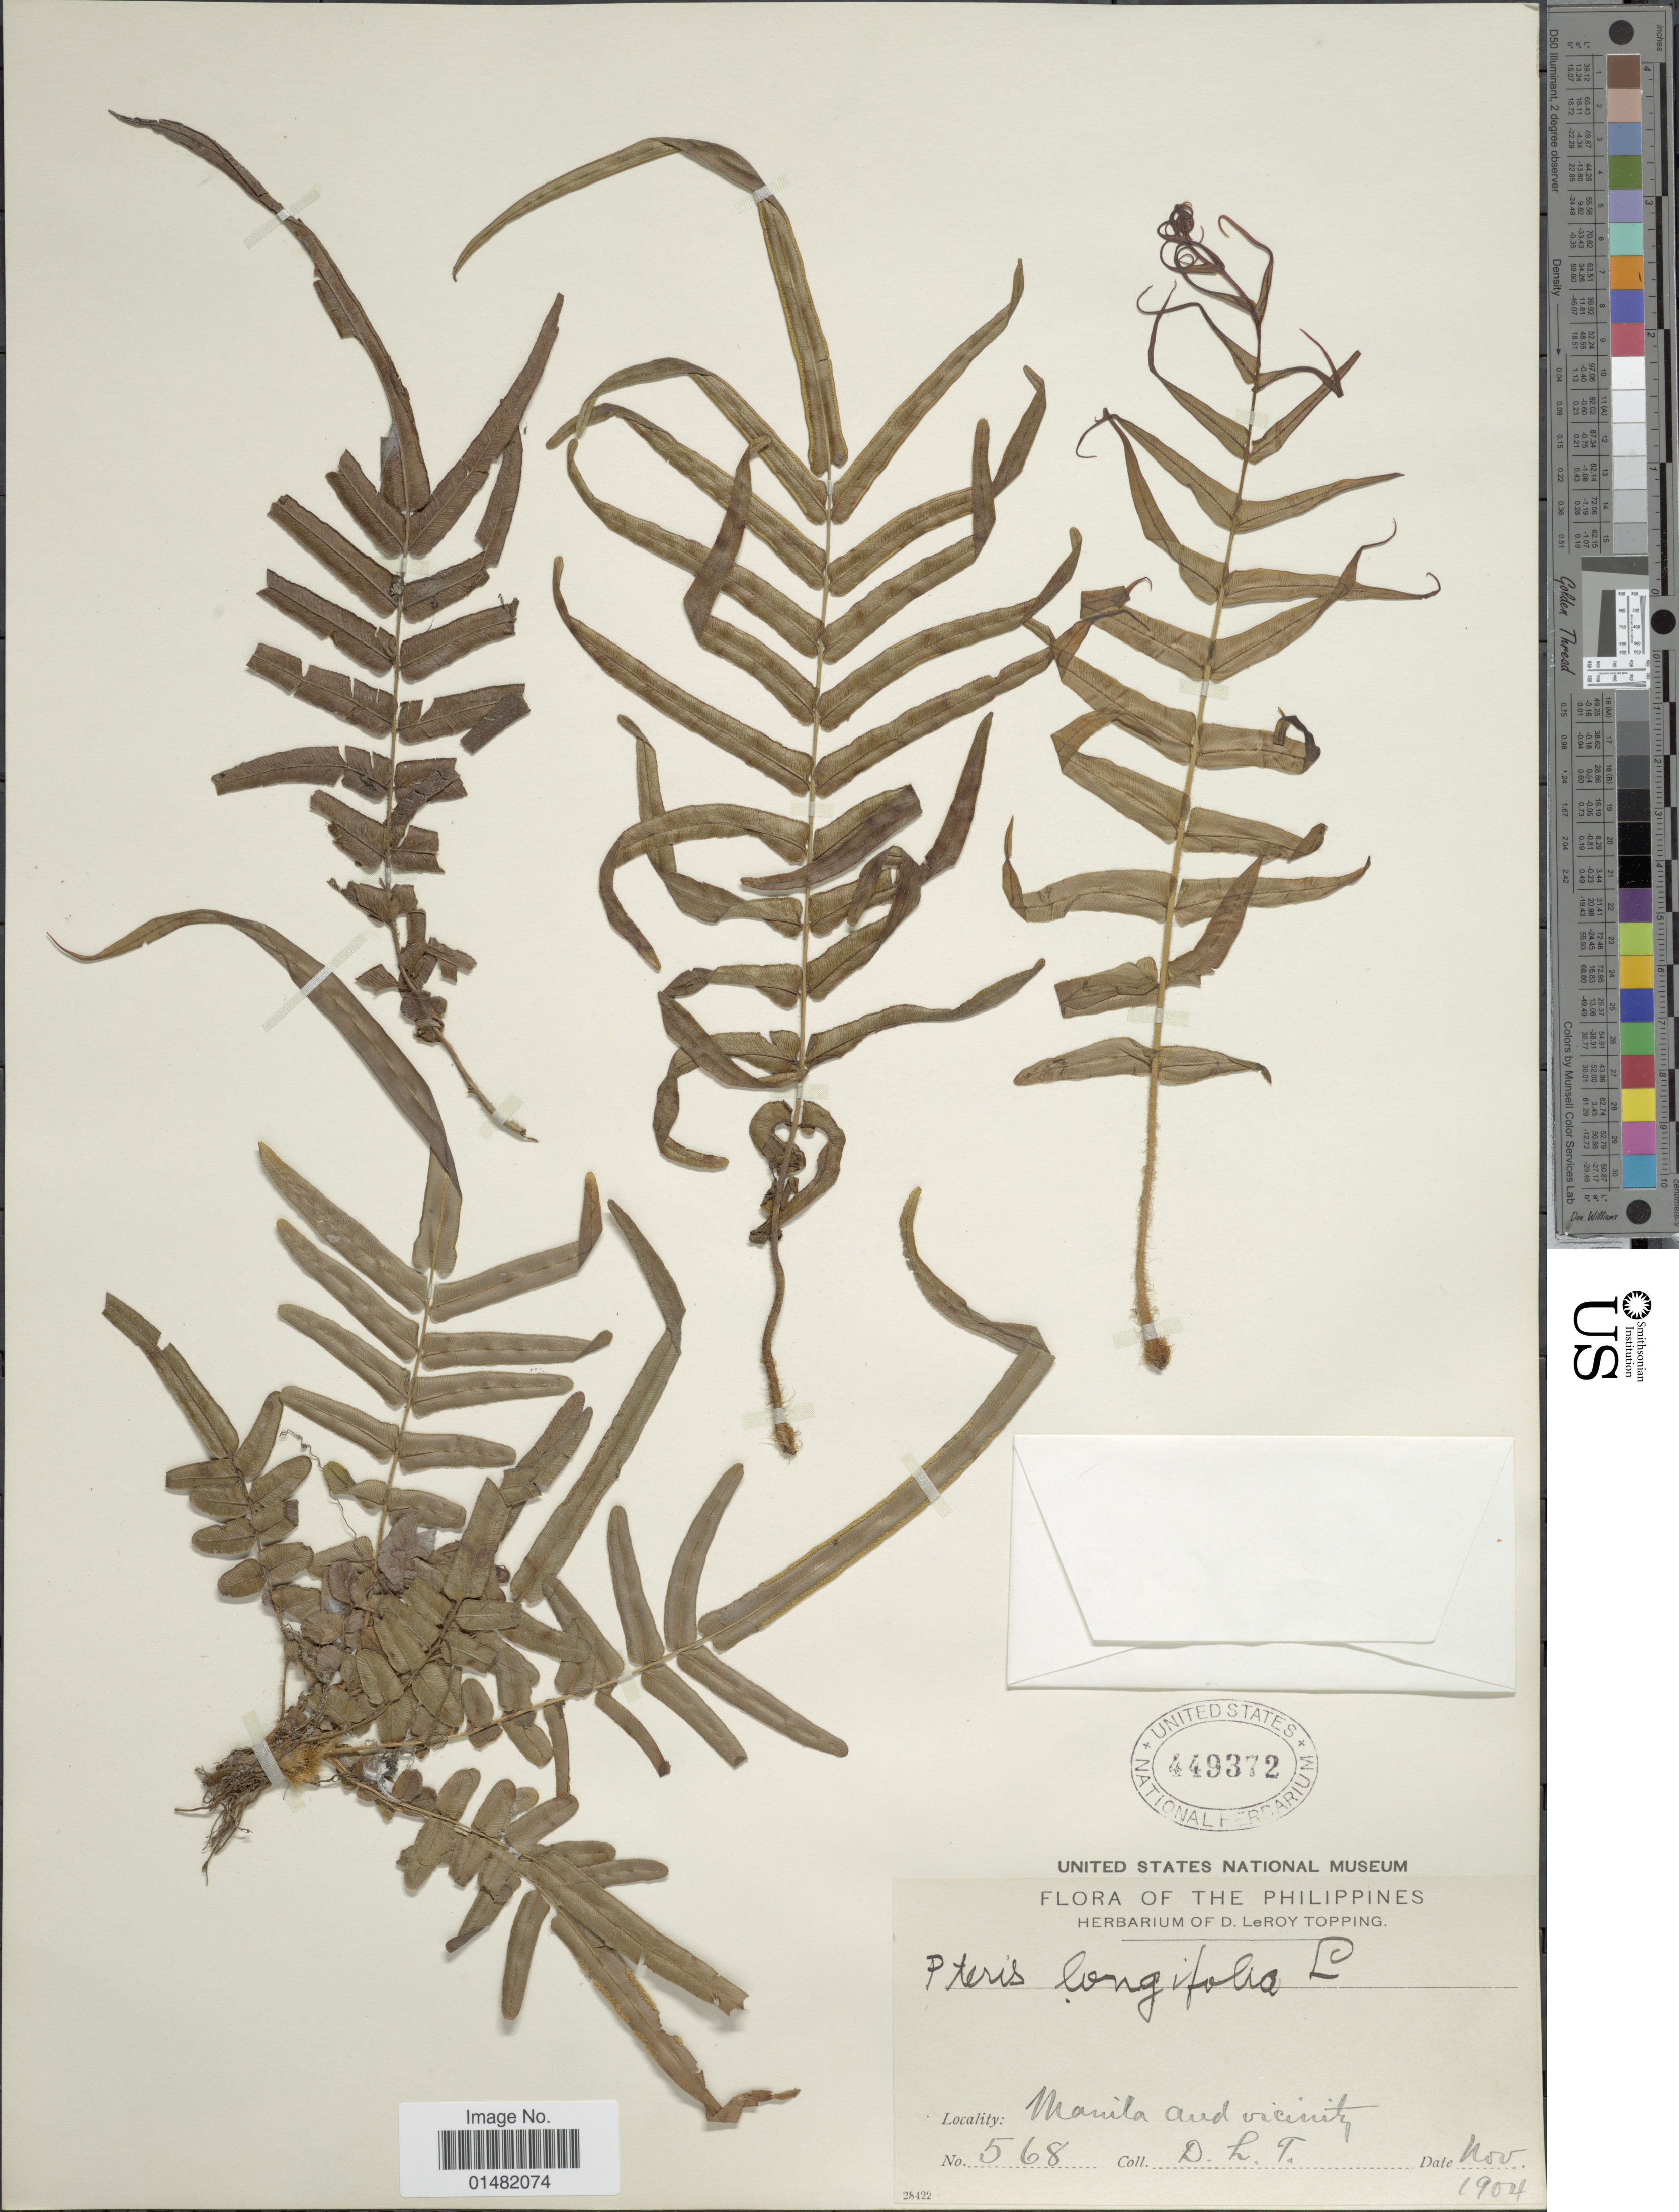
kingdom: Plantae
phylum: Tracheophyta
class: Polypodiopsida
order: Polypodiales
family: Pteridaceae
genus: Pteris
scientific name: Pteris vittata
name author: L.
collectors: D. L. Topping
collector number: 568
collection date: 1904-11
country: Philippines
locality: Manila and vicinity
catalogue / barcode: US 449372